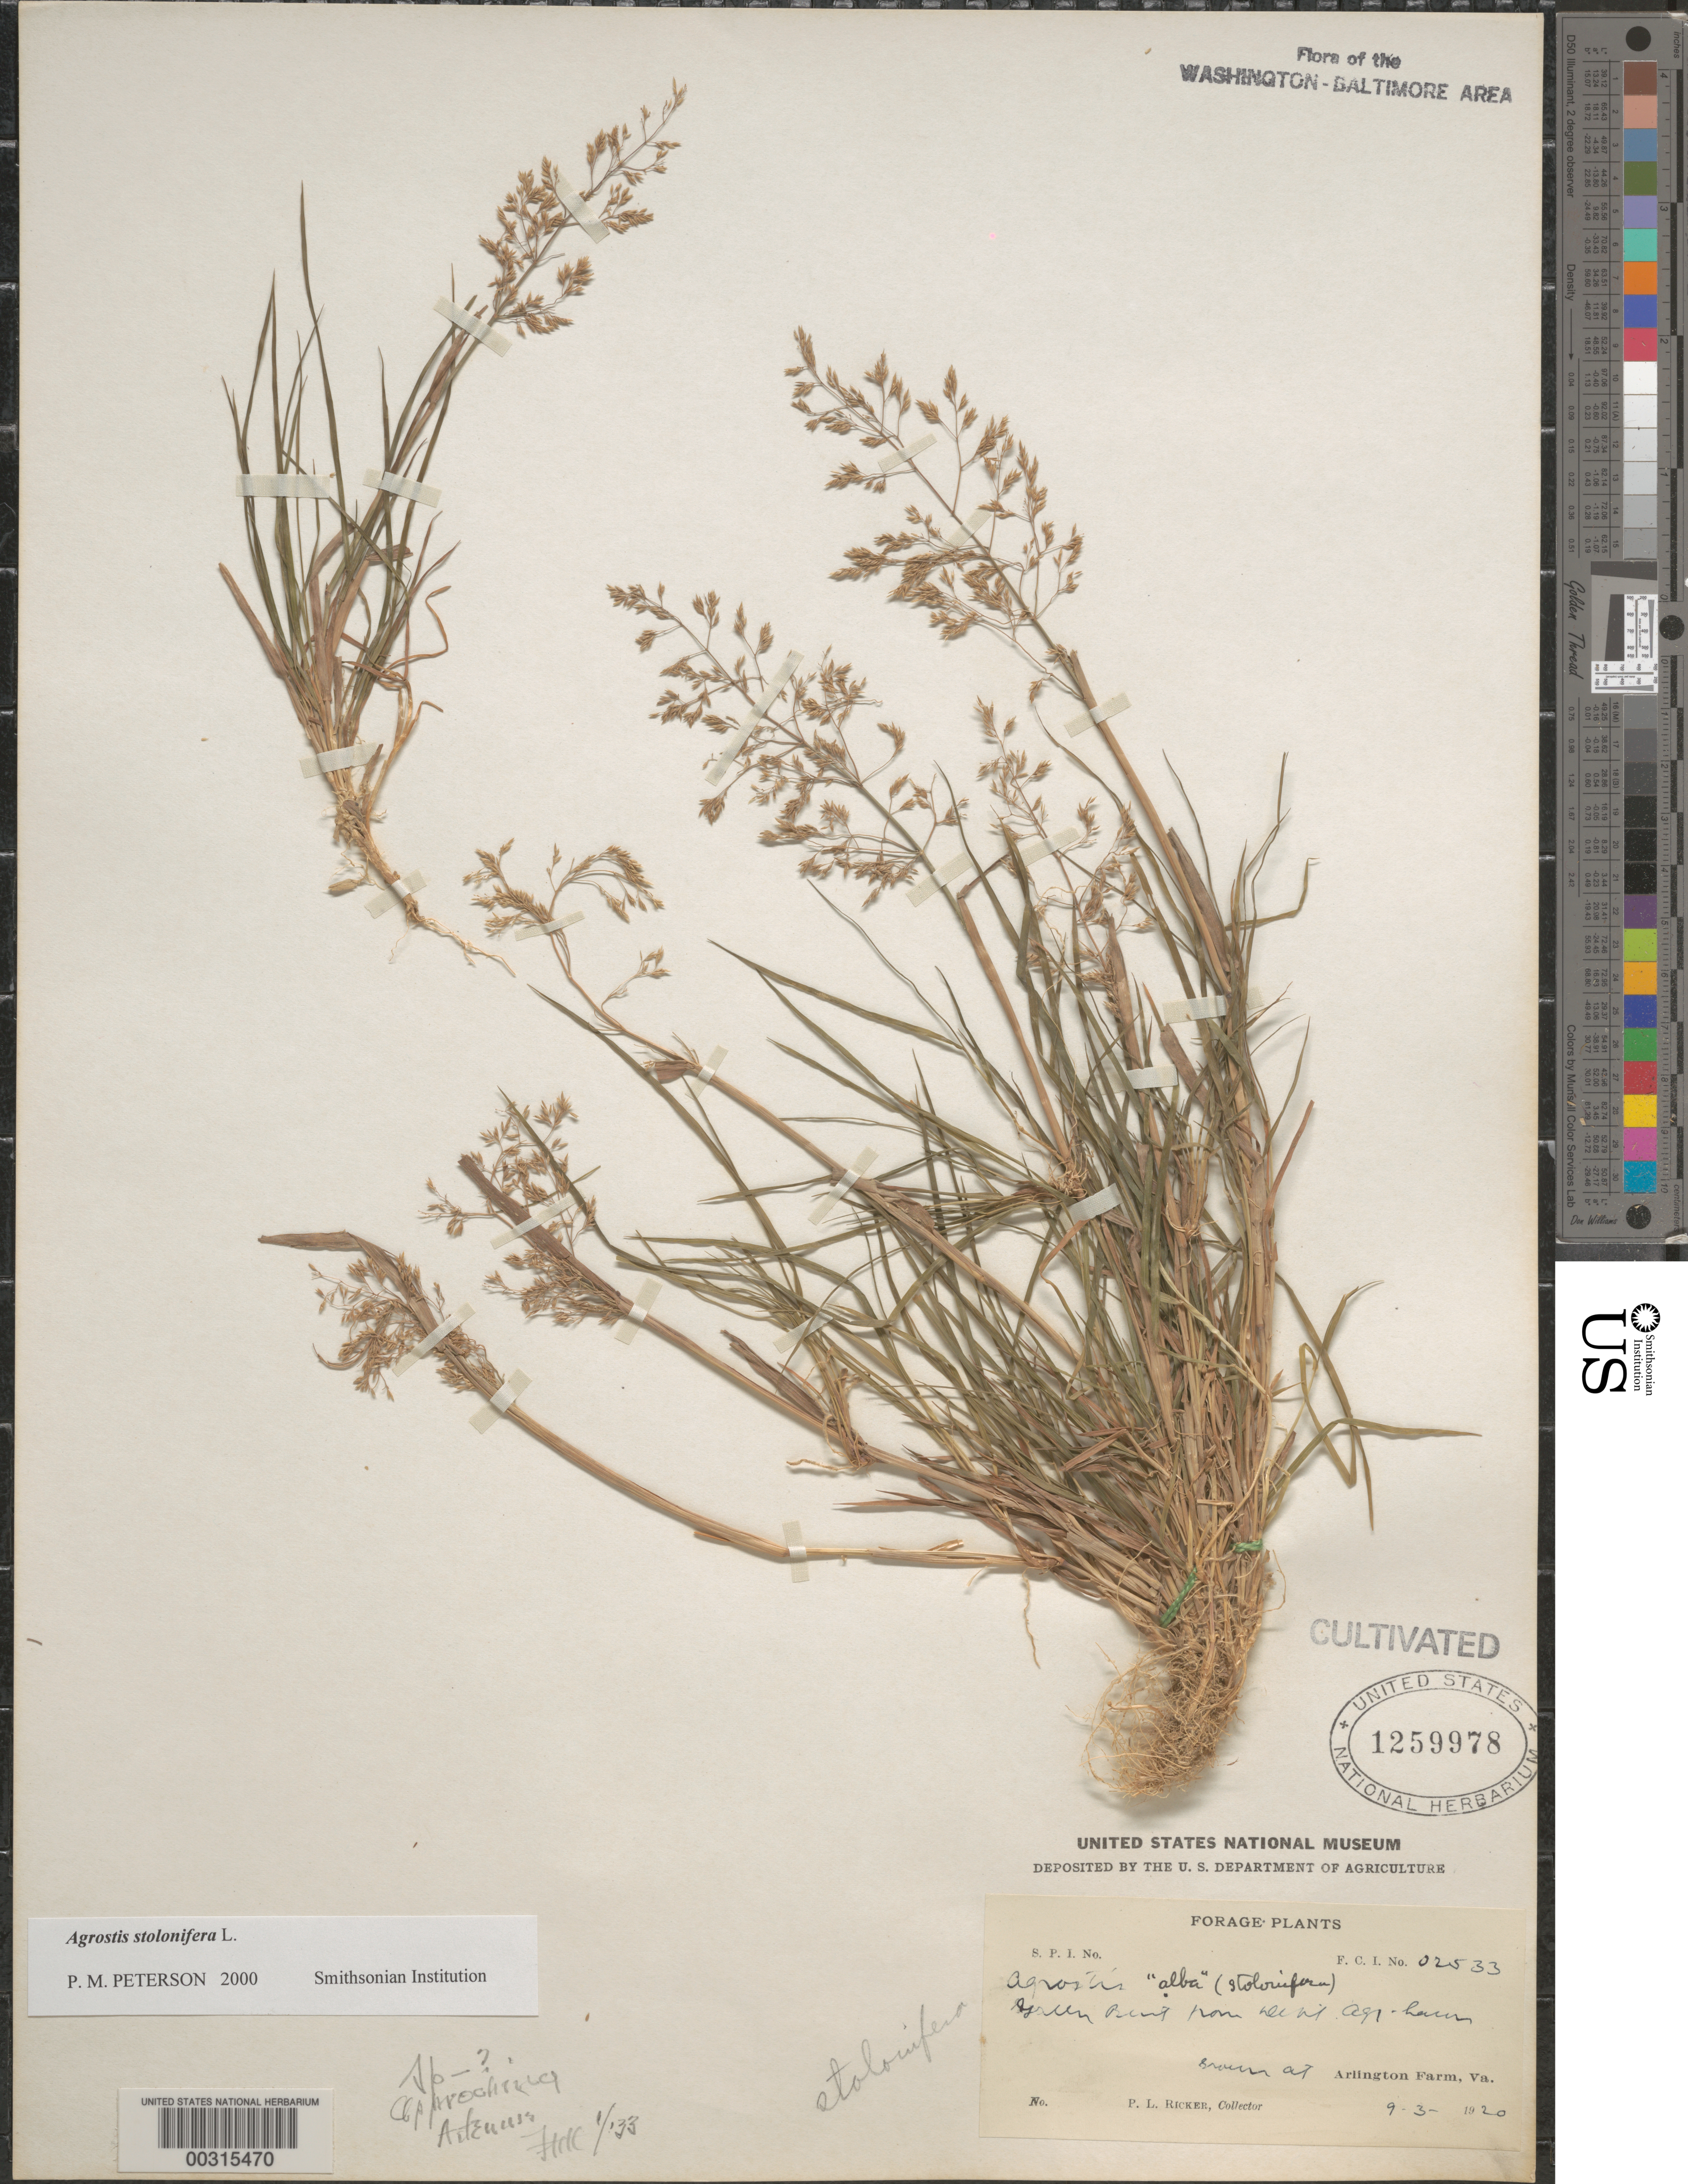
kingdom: Plantae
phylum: Tracheophyta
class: Liliopsida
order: Poales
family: Poaceae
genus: Agrostis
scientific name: Agrostis stolonifera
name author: L.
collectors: P. Ricker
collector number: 2533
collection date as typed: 03 Sep 1920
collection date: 1920-09-03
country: United States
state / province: Virginia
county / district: Arlington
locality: Arlington Farm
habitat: Lawn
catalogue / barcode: US 1259978